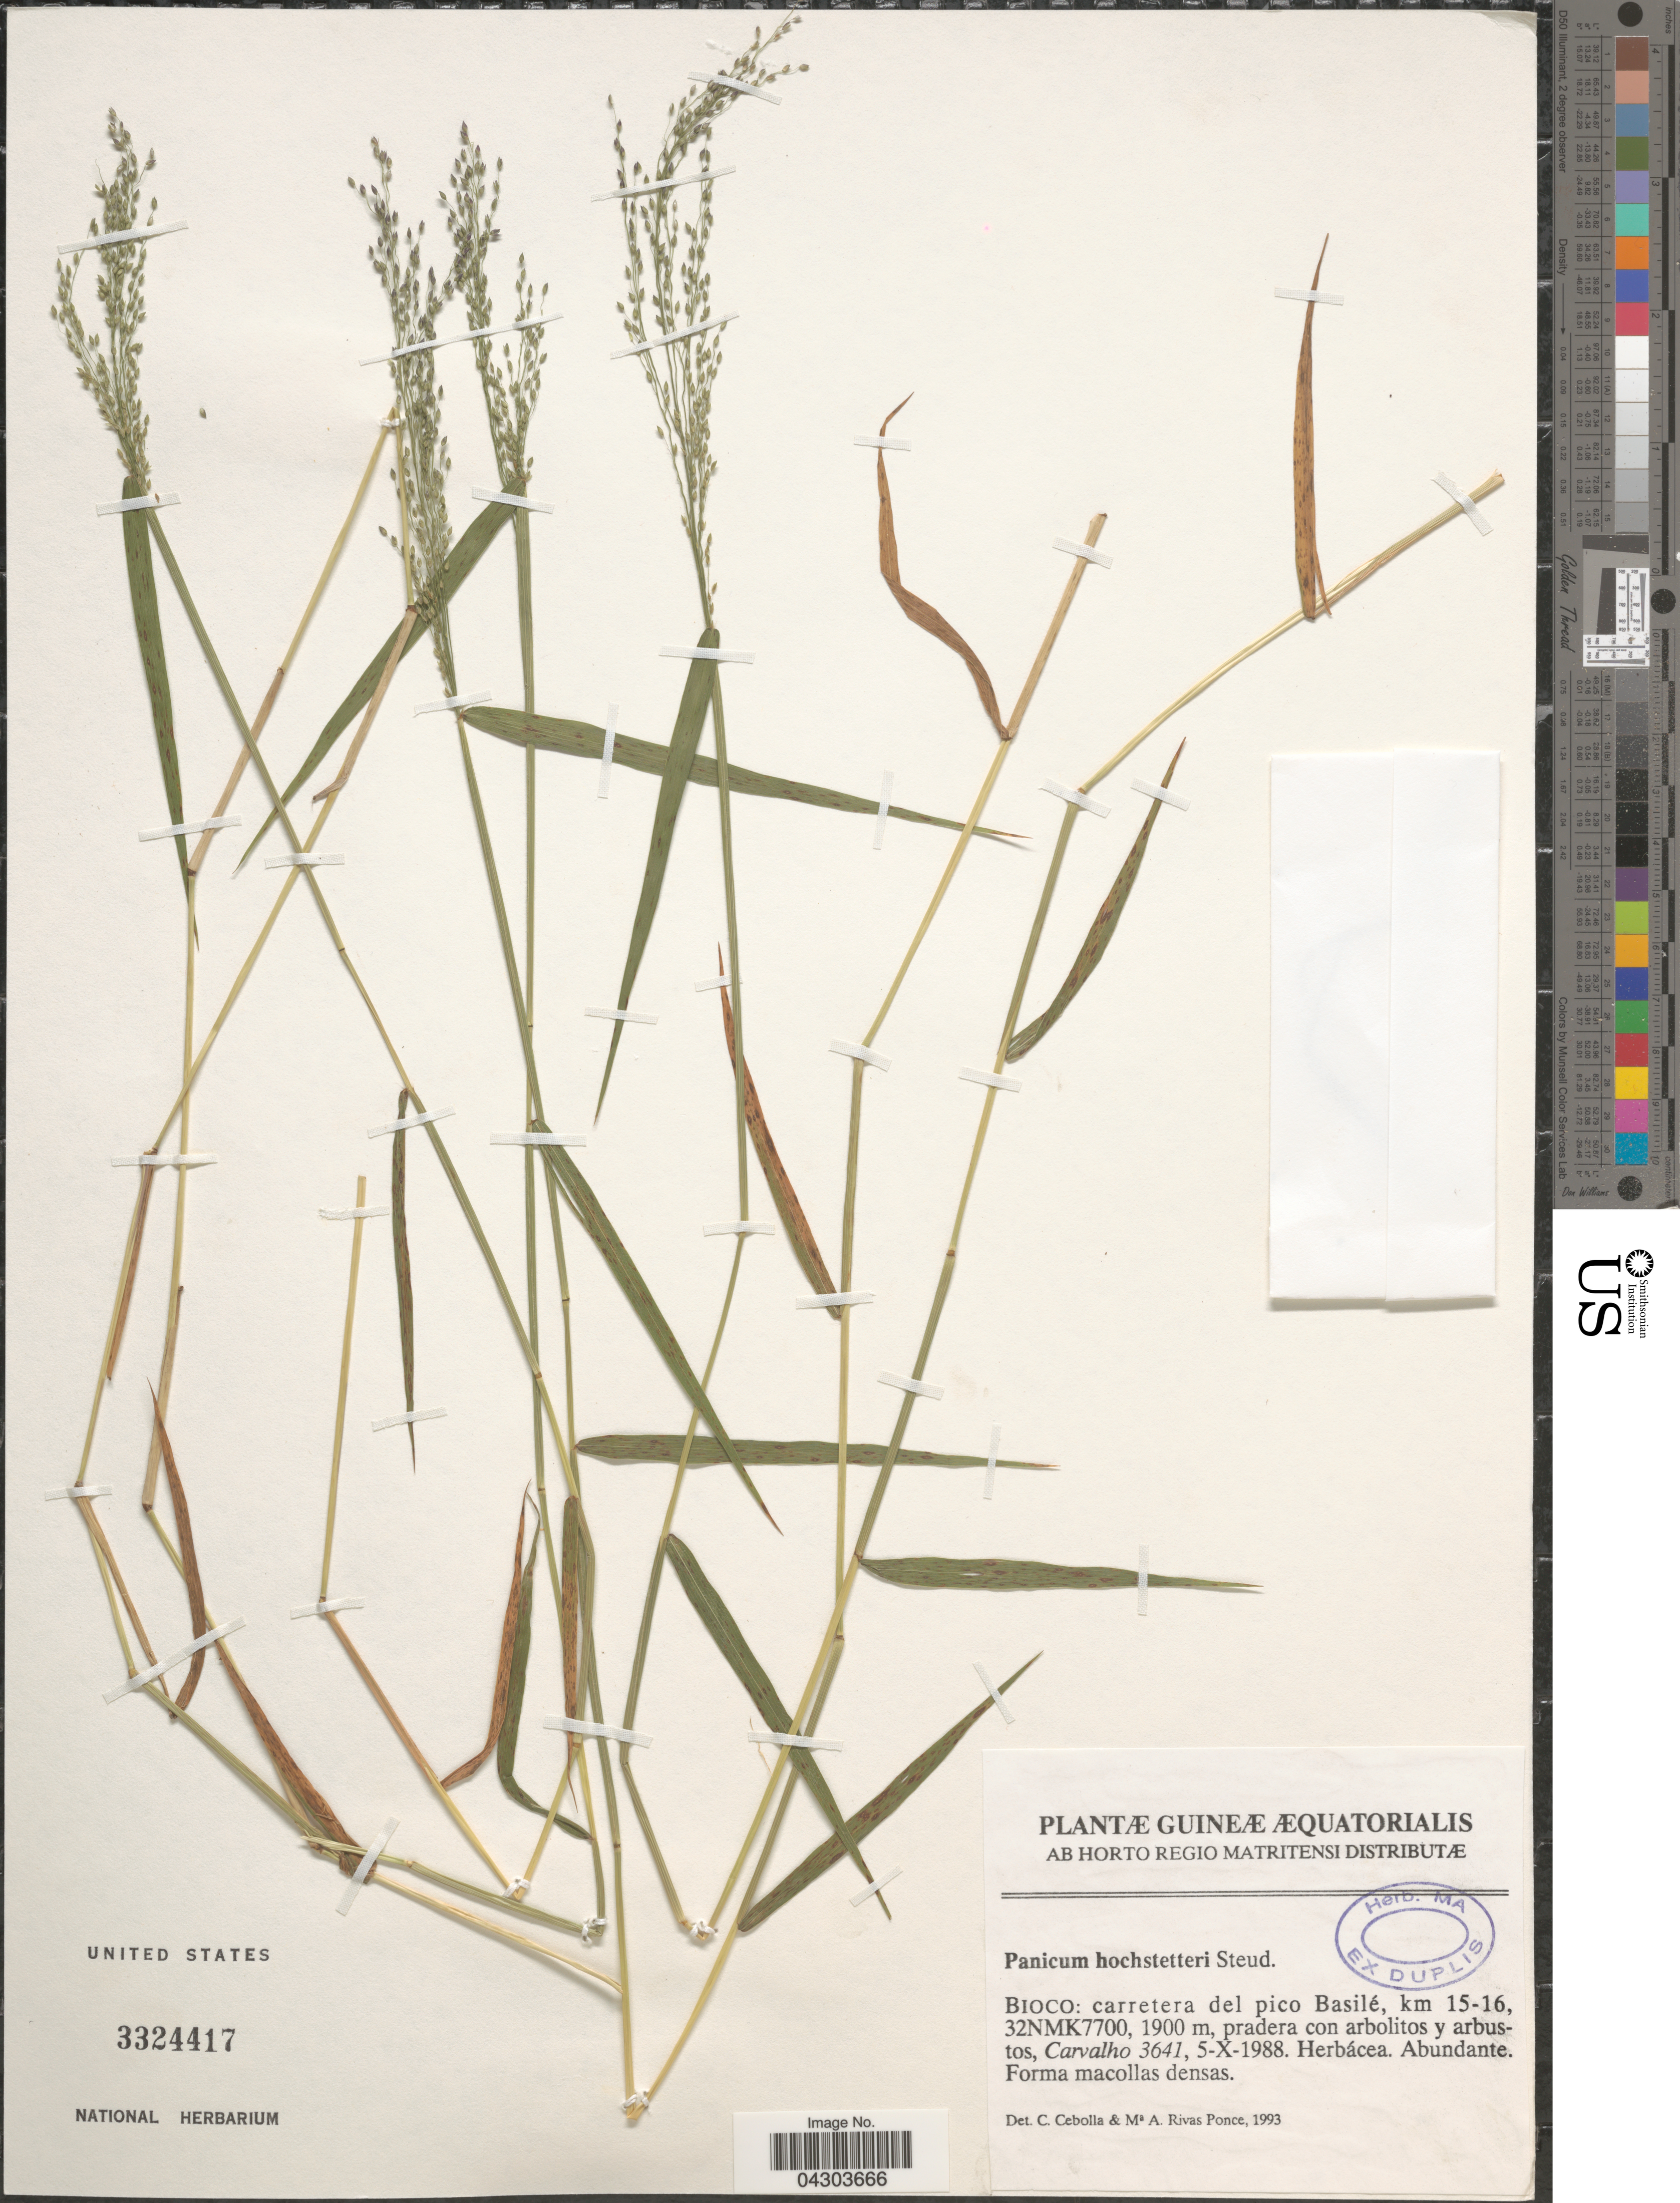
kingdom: Plantae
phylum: Tracheophyta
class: Liliopsida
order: Poales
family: Poaceae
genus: Panicum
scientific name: Panicum hochstetteri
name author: Steud.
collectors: Carvalho, --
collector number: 3641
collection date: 1988-10-05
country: Equatorial Guinea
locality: Guineæ Æquatorialis. Bioco: carretera del pico Basilé, km 15-16, 32NMK7700.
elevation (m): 1900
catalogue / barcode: US 3324417